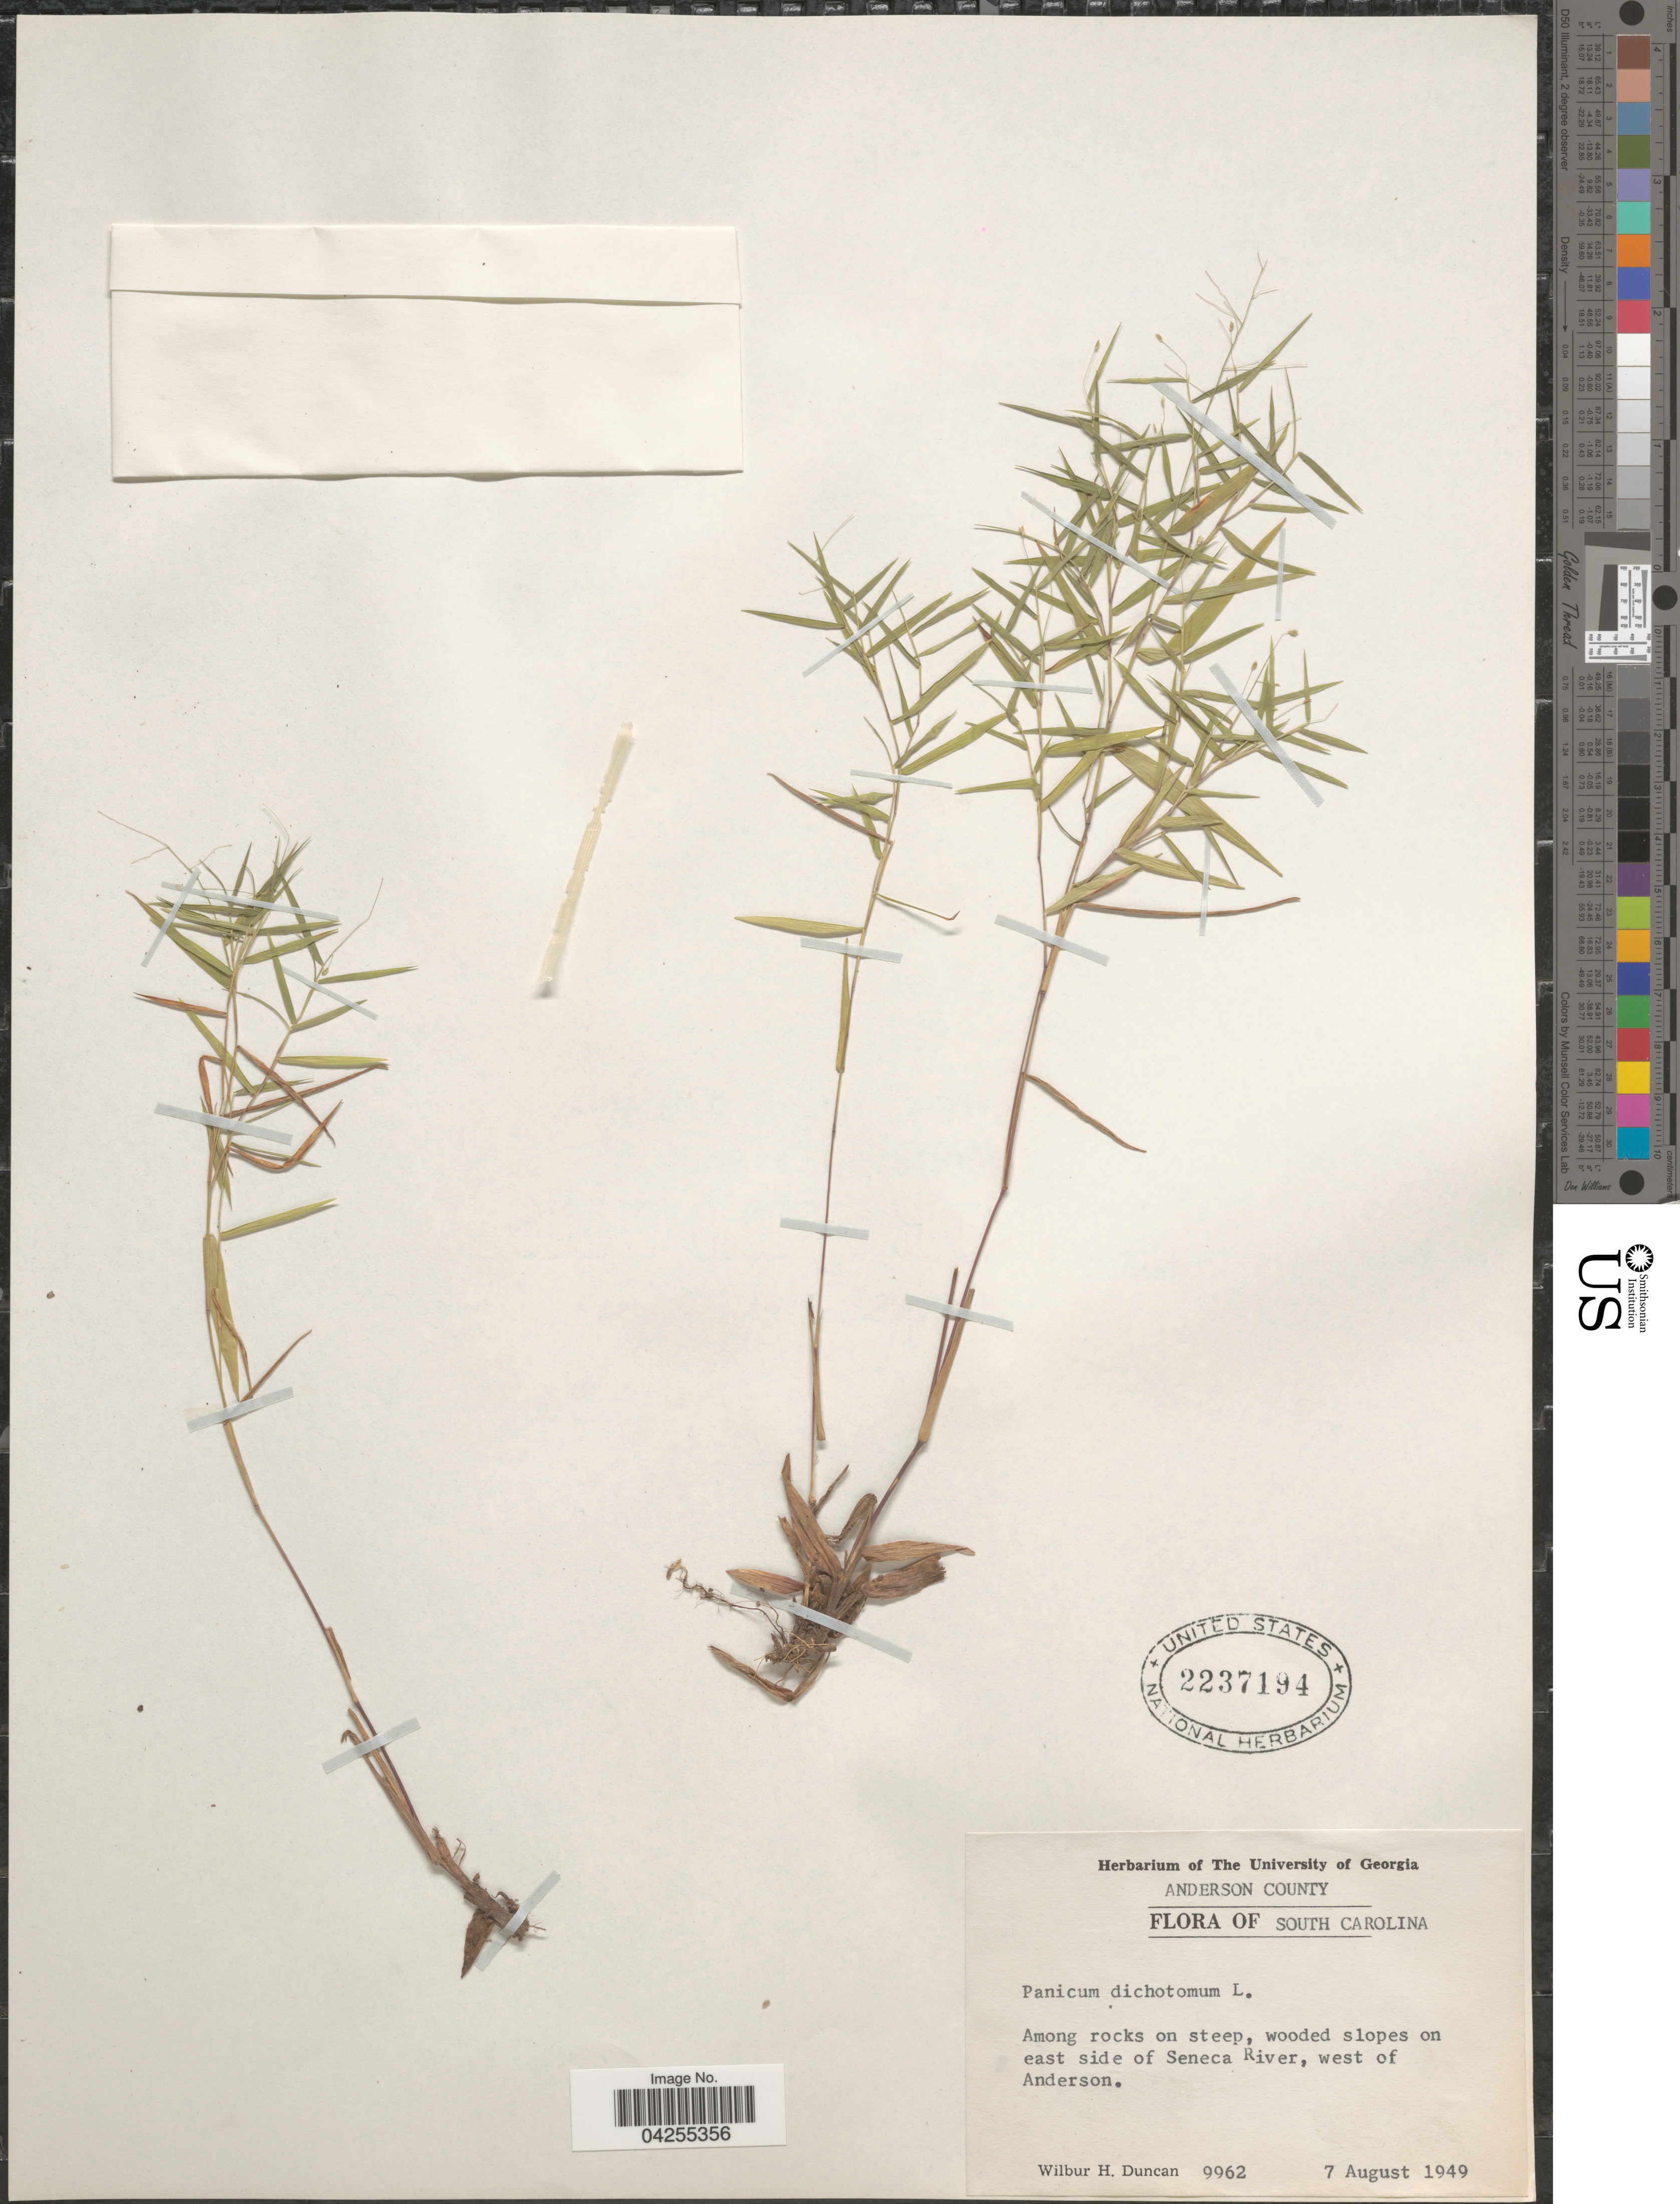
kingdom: Plantae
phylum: Tracheophyta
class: Liliopsida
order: Poales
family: Poaceae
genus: Dichanthelium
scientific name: Dichanthelium dichotomum var. dichotomum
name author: (L.) Gould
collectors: W. H. Duncan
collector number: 9962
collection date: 1949-08-07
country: United States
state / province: South Carolina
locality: Anderson County. Among rocks on steep, wooded slopes on east side of Seneca River, west of Anderson.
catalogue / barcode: US 2237194